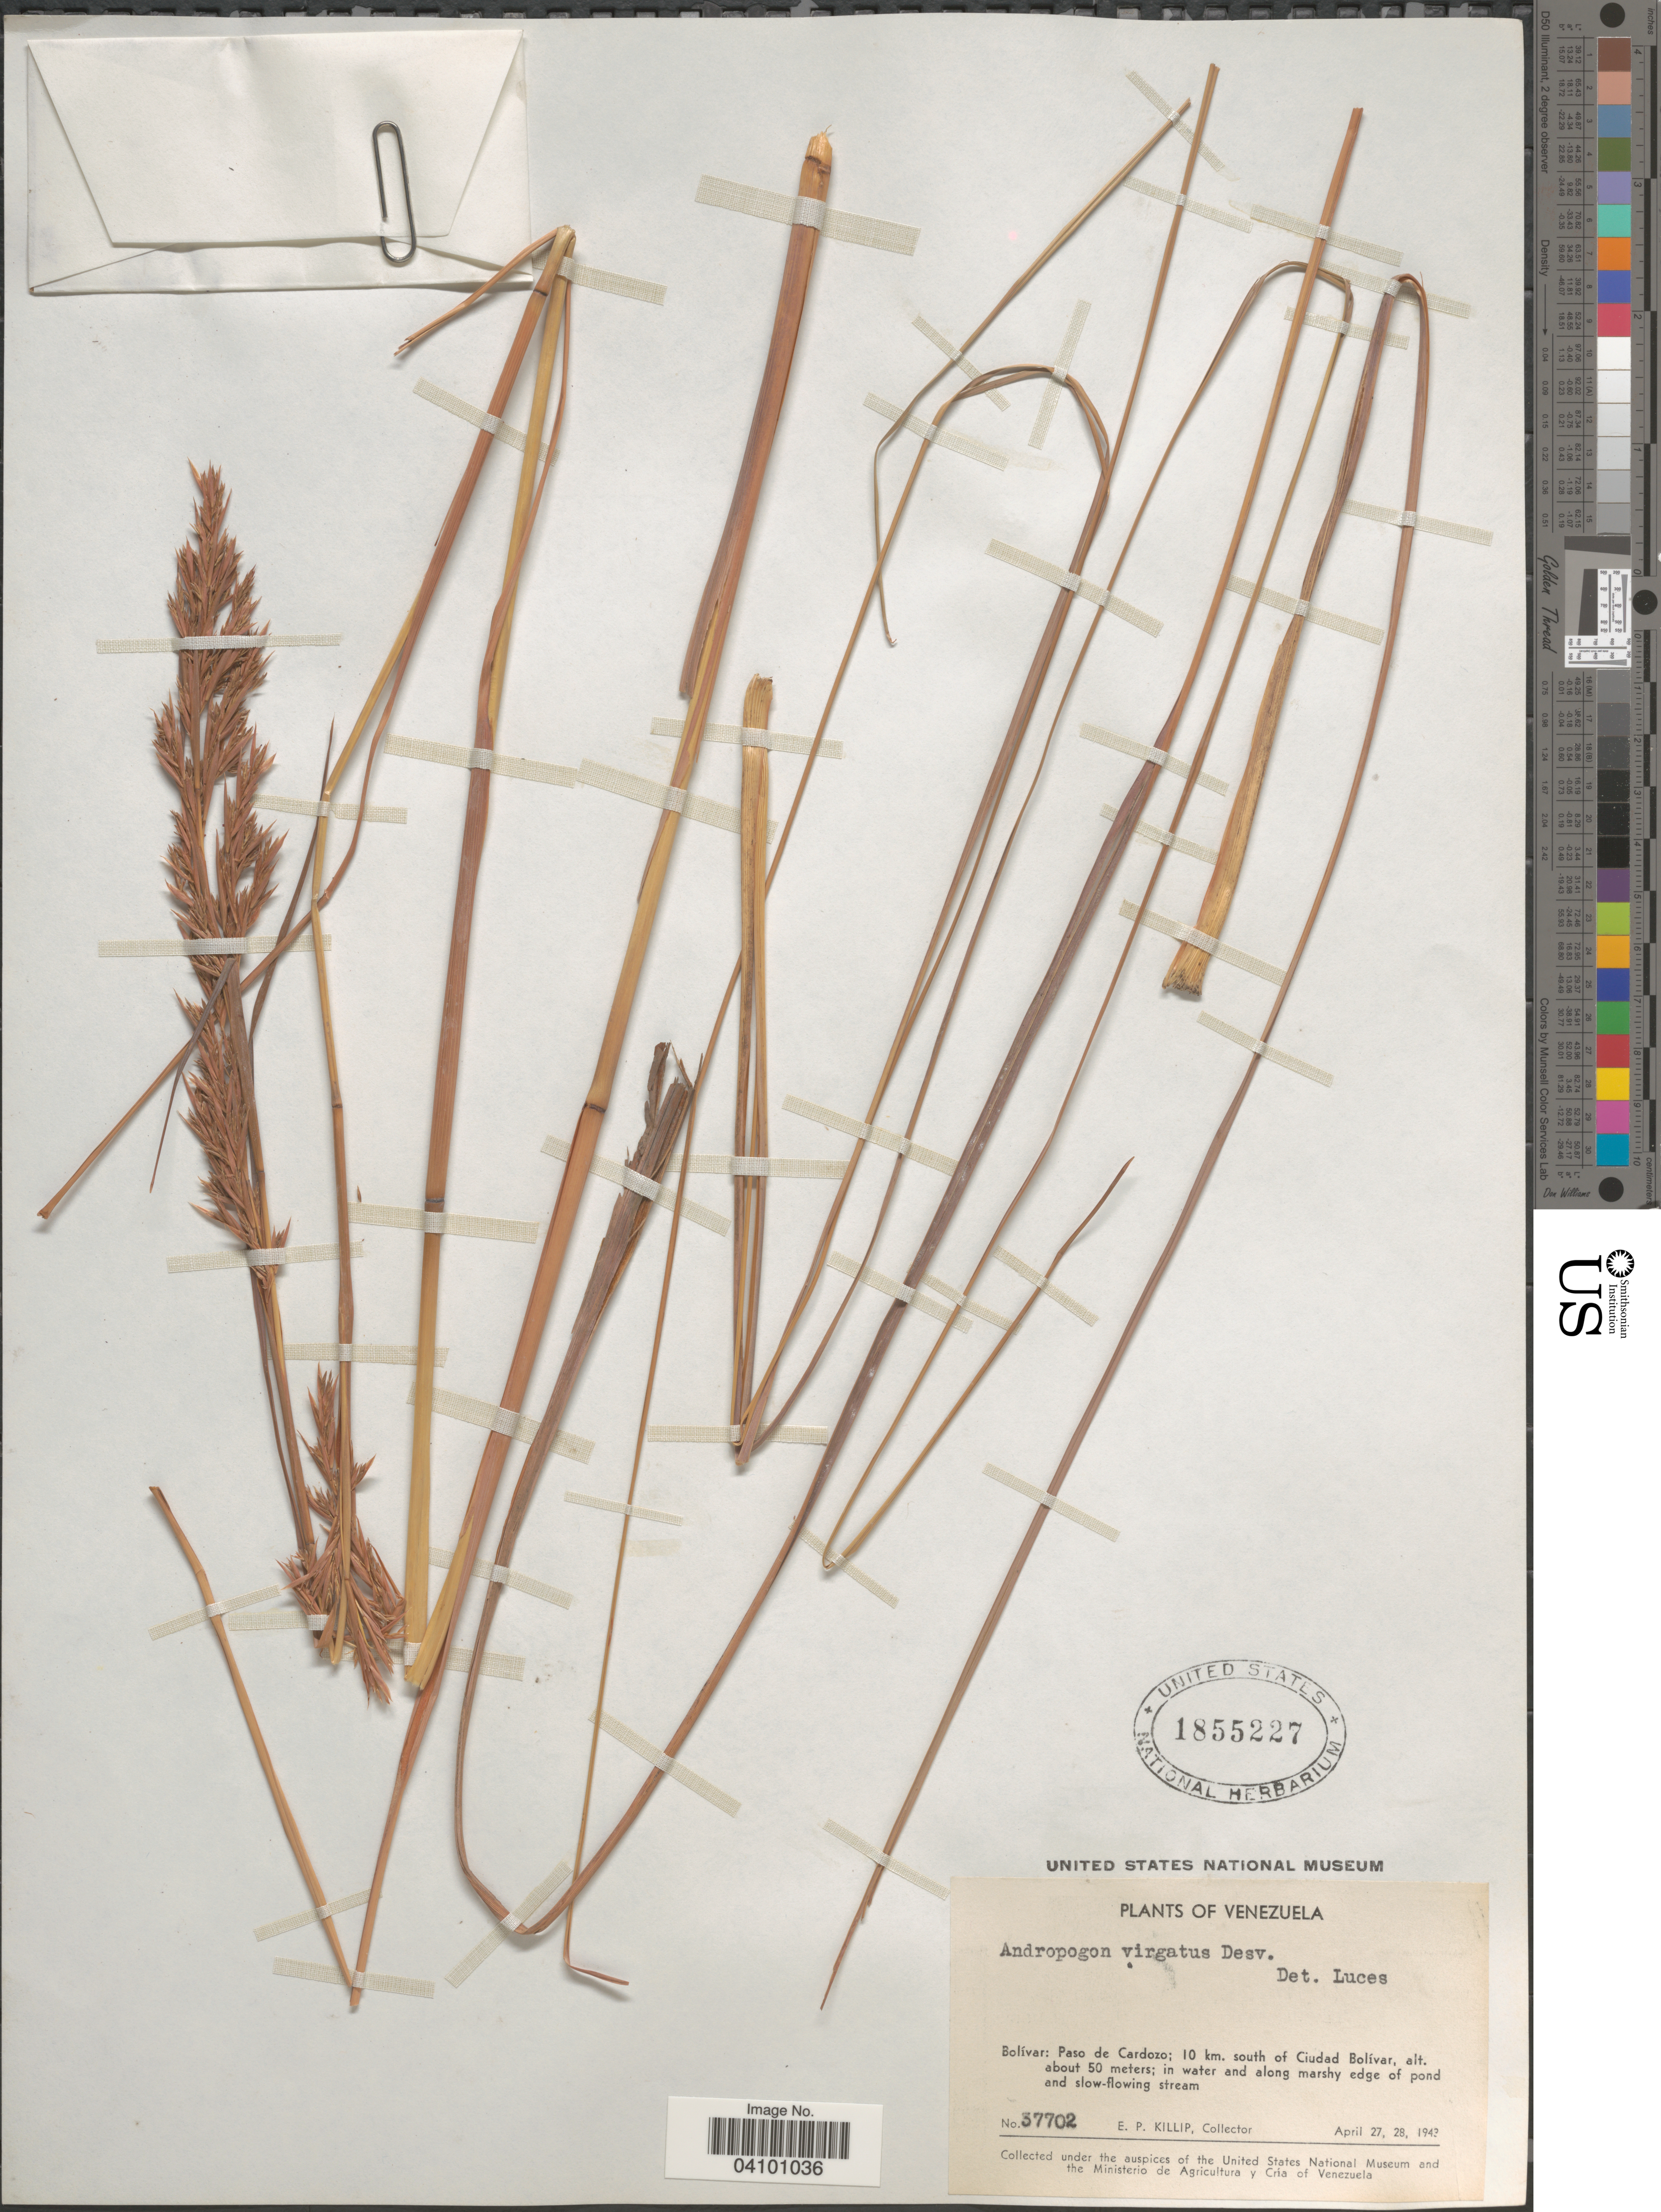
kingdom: Plantae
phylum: Tracheophyta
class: Liliopsida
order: Poales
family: Poaceae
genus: Andropogon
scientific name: Andropogon virgatus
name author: Desv. ex Ham.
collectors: E. P. Killip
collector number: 37702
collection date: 1942-04-27/1942-04-28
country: Venezuela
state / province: Bolivar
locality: Paso de Cardozo; 10 km. south of Ciudad Bolívia: in water and along marshy edge of pond and slow-flowing stream.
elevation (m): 50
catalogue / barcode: US 1855227